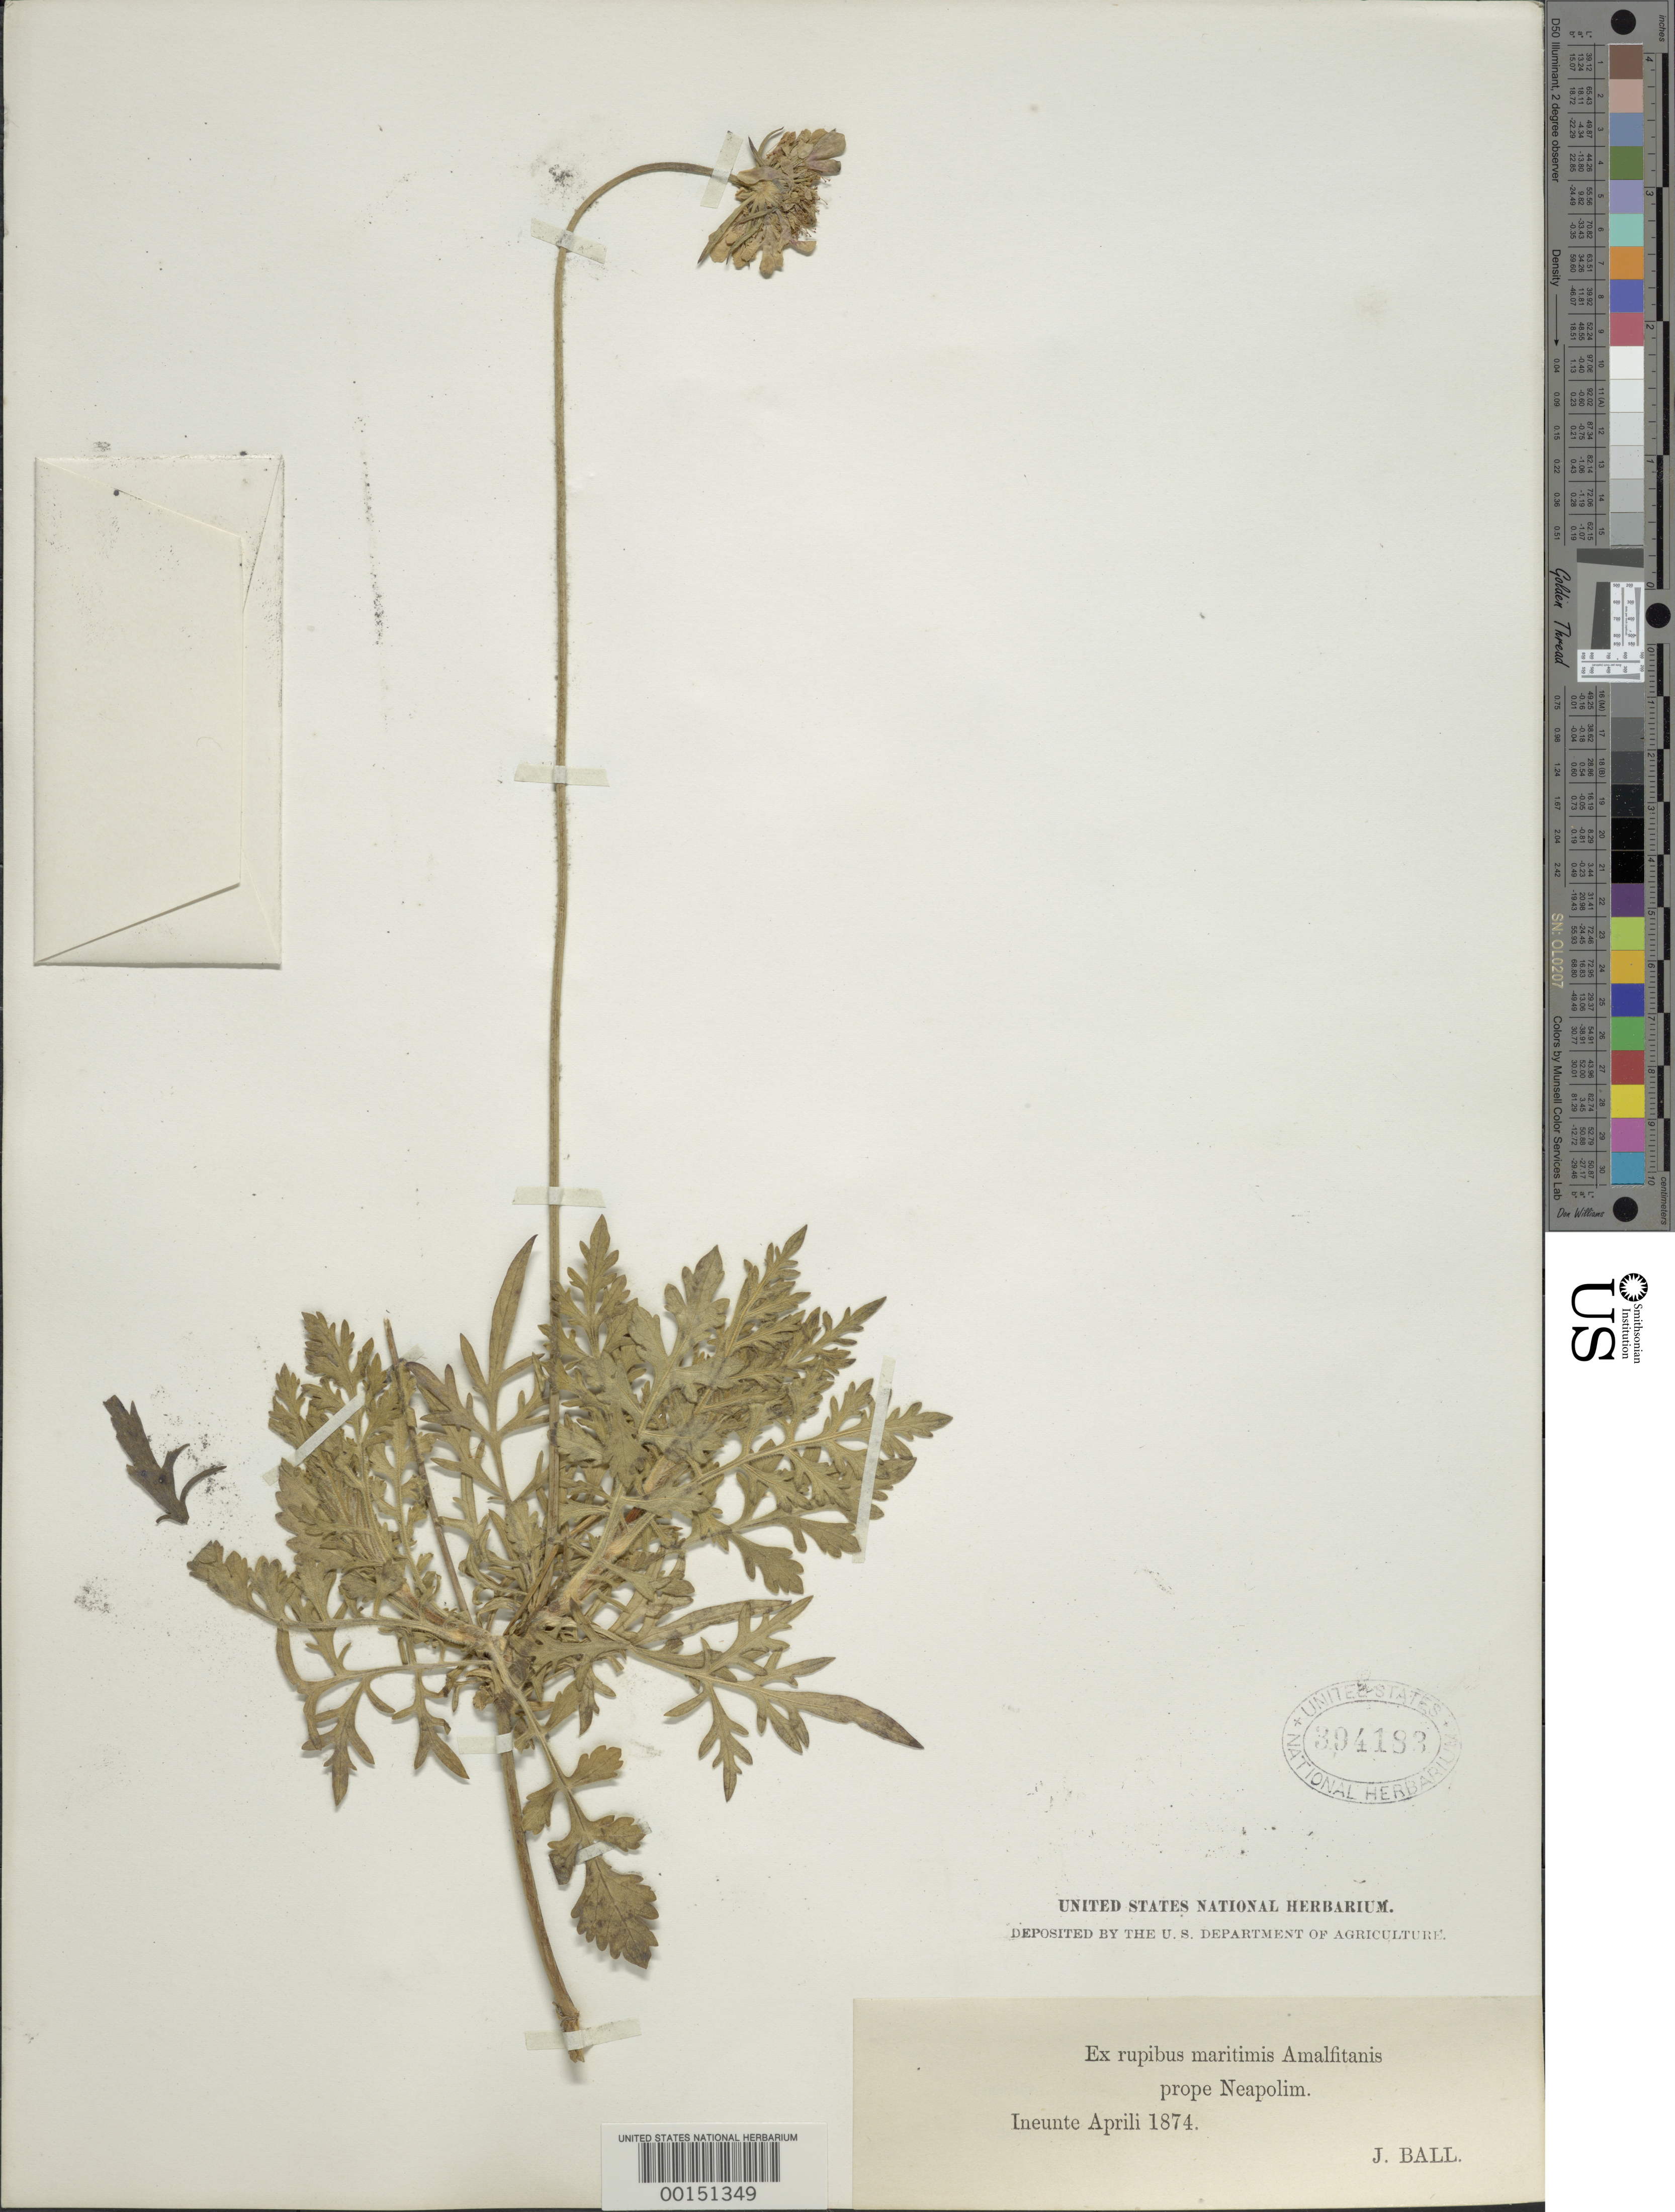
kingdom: Plantae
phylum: Tracheophyta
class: Magnoliopsida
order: Dipsacales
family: Caprifoliaceae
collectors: J. Ball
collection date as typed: Apr 1874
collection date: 1874-04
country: Italy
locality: Inarime Island, Napoli Prov.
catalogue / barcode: US 394183